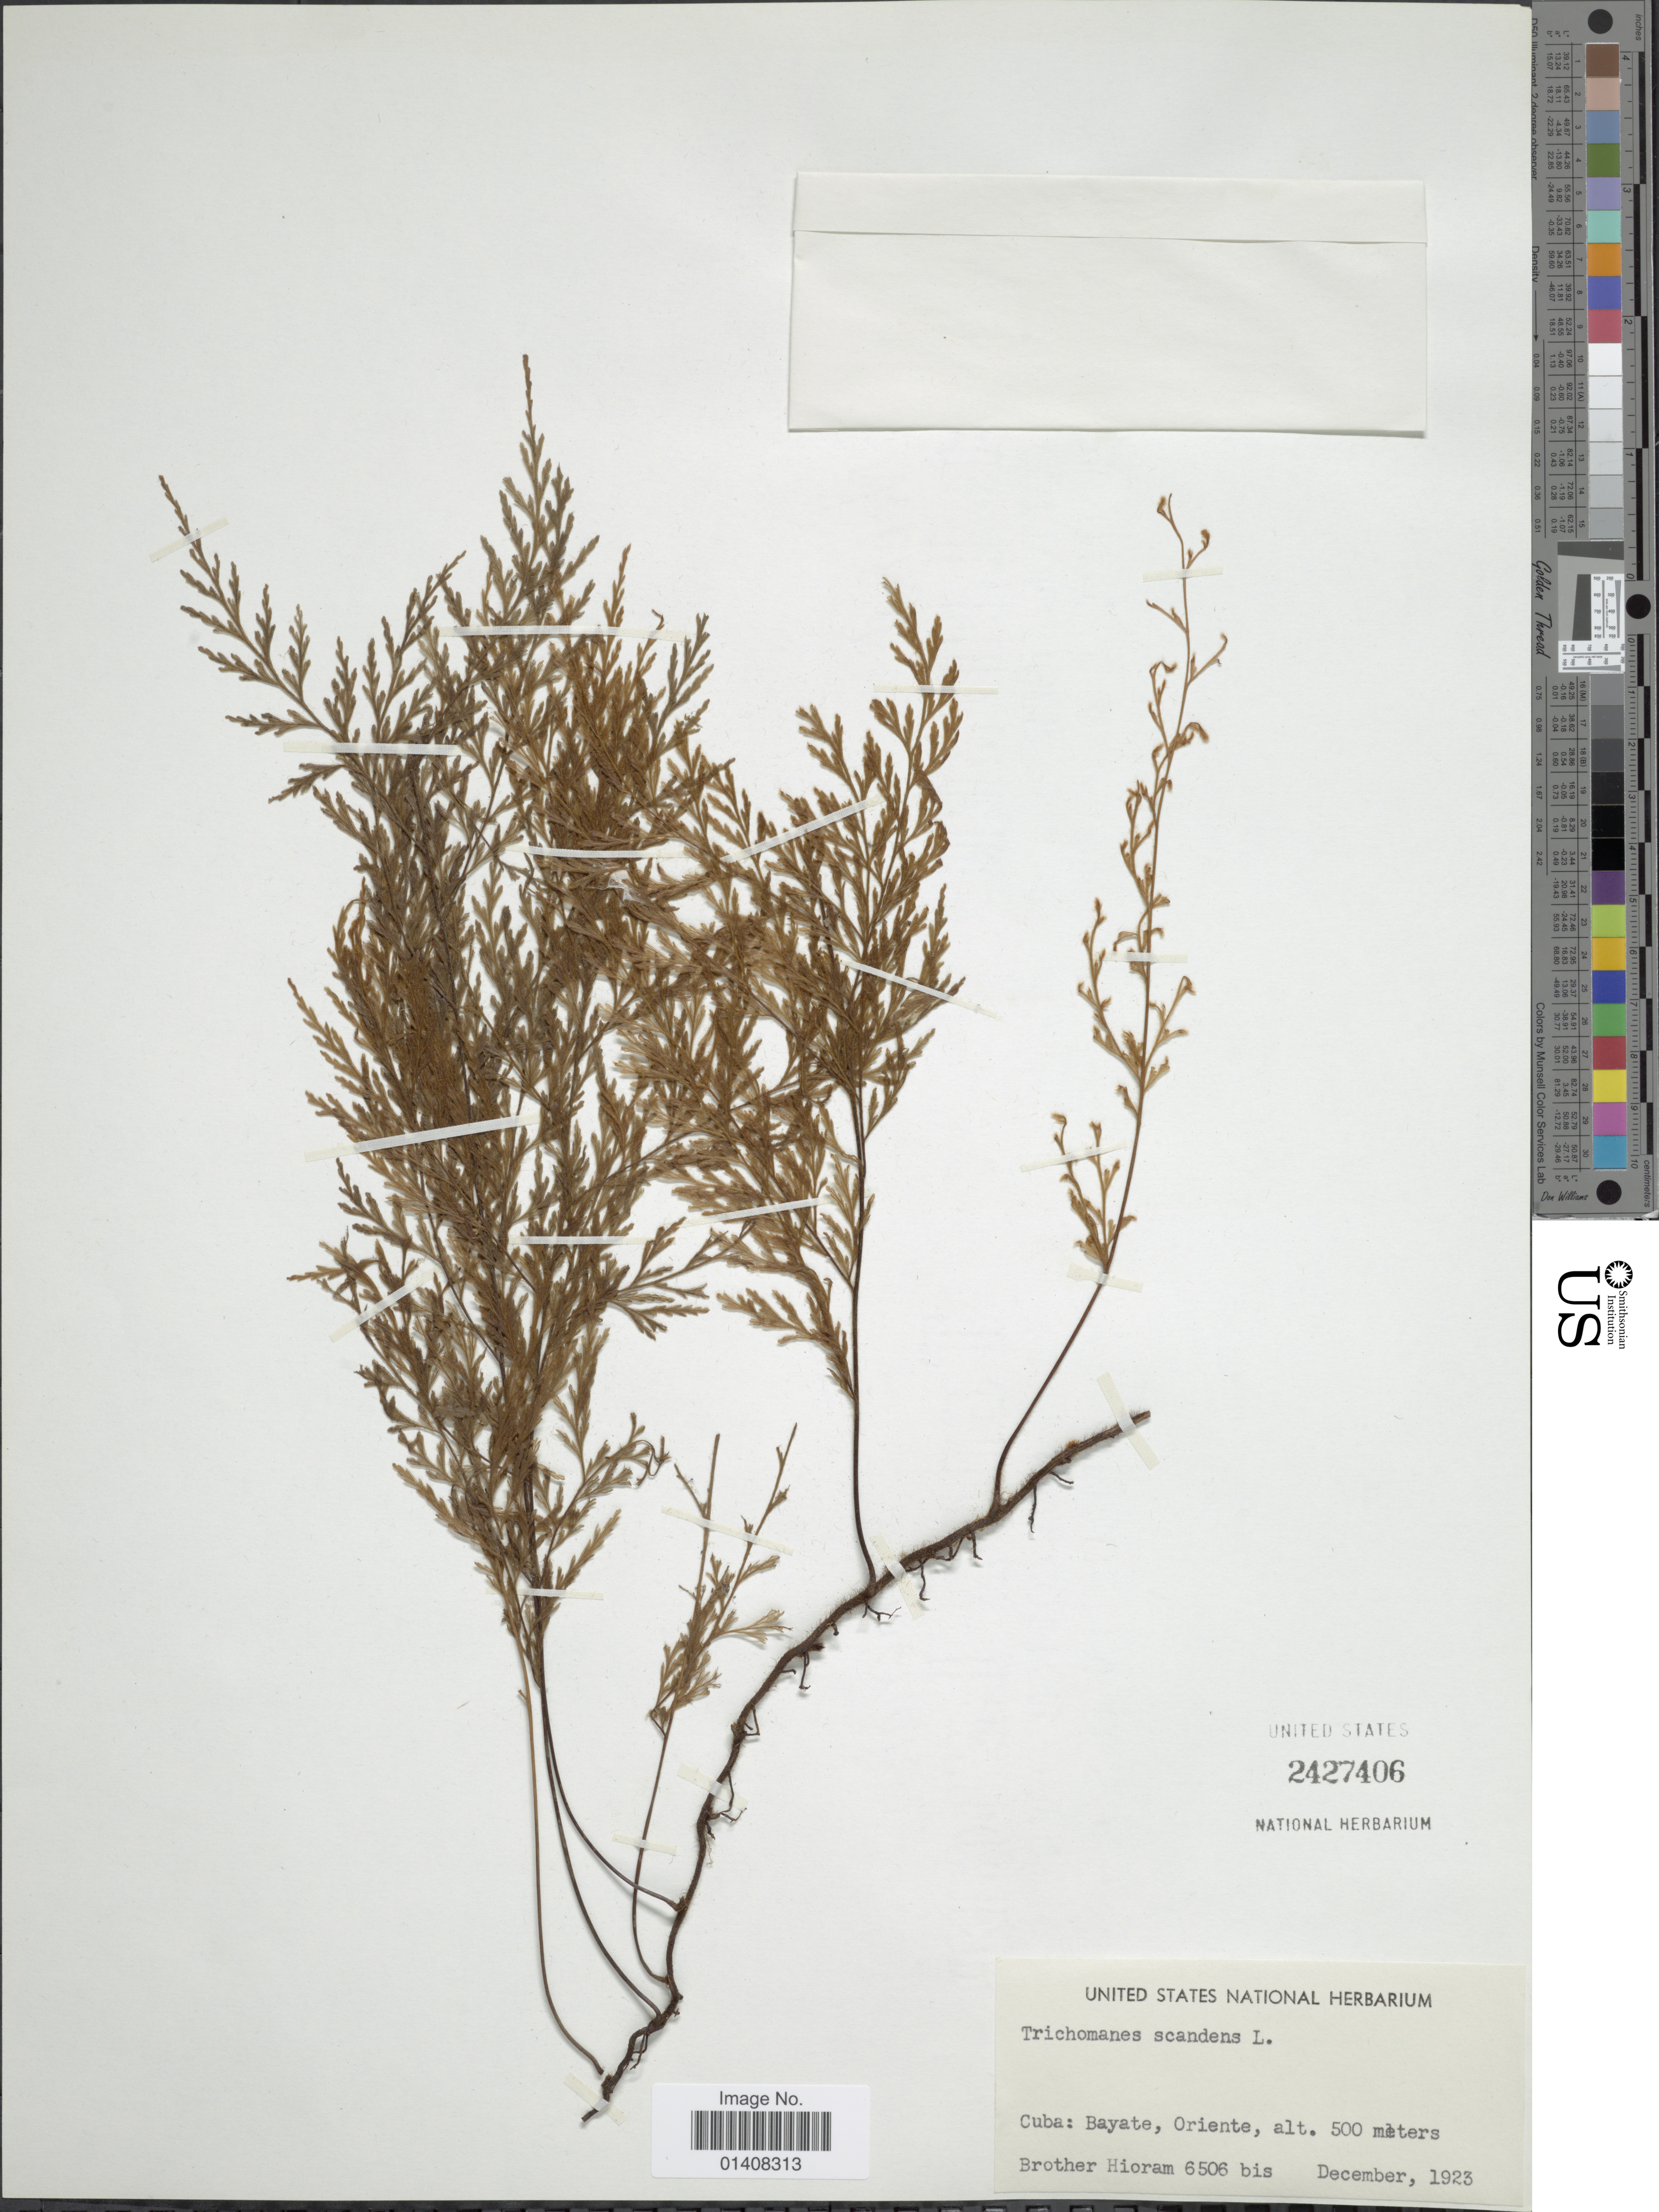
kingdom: Plantae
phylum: Tracheophyta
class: Polypodiopsida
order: Hymenophyllales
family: Hymenophyllaceae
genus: Trichomanes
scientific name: Trichomanes scandens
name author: L.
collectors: Bro. Hioram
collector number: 6506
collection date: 1923-12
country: Cuba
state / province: Oriente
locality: Bayate: Oriente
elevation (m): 500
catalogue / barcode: US 2427406